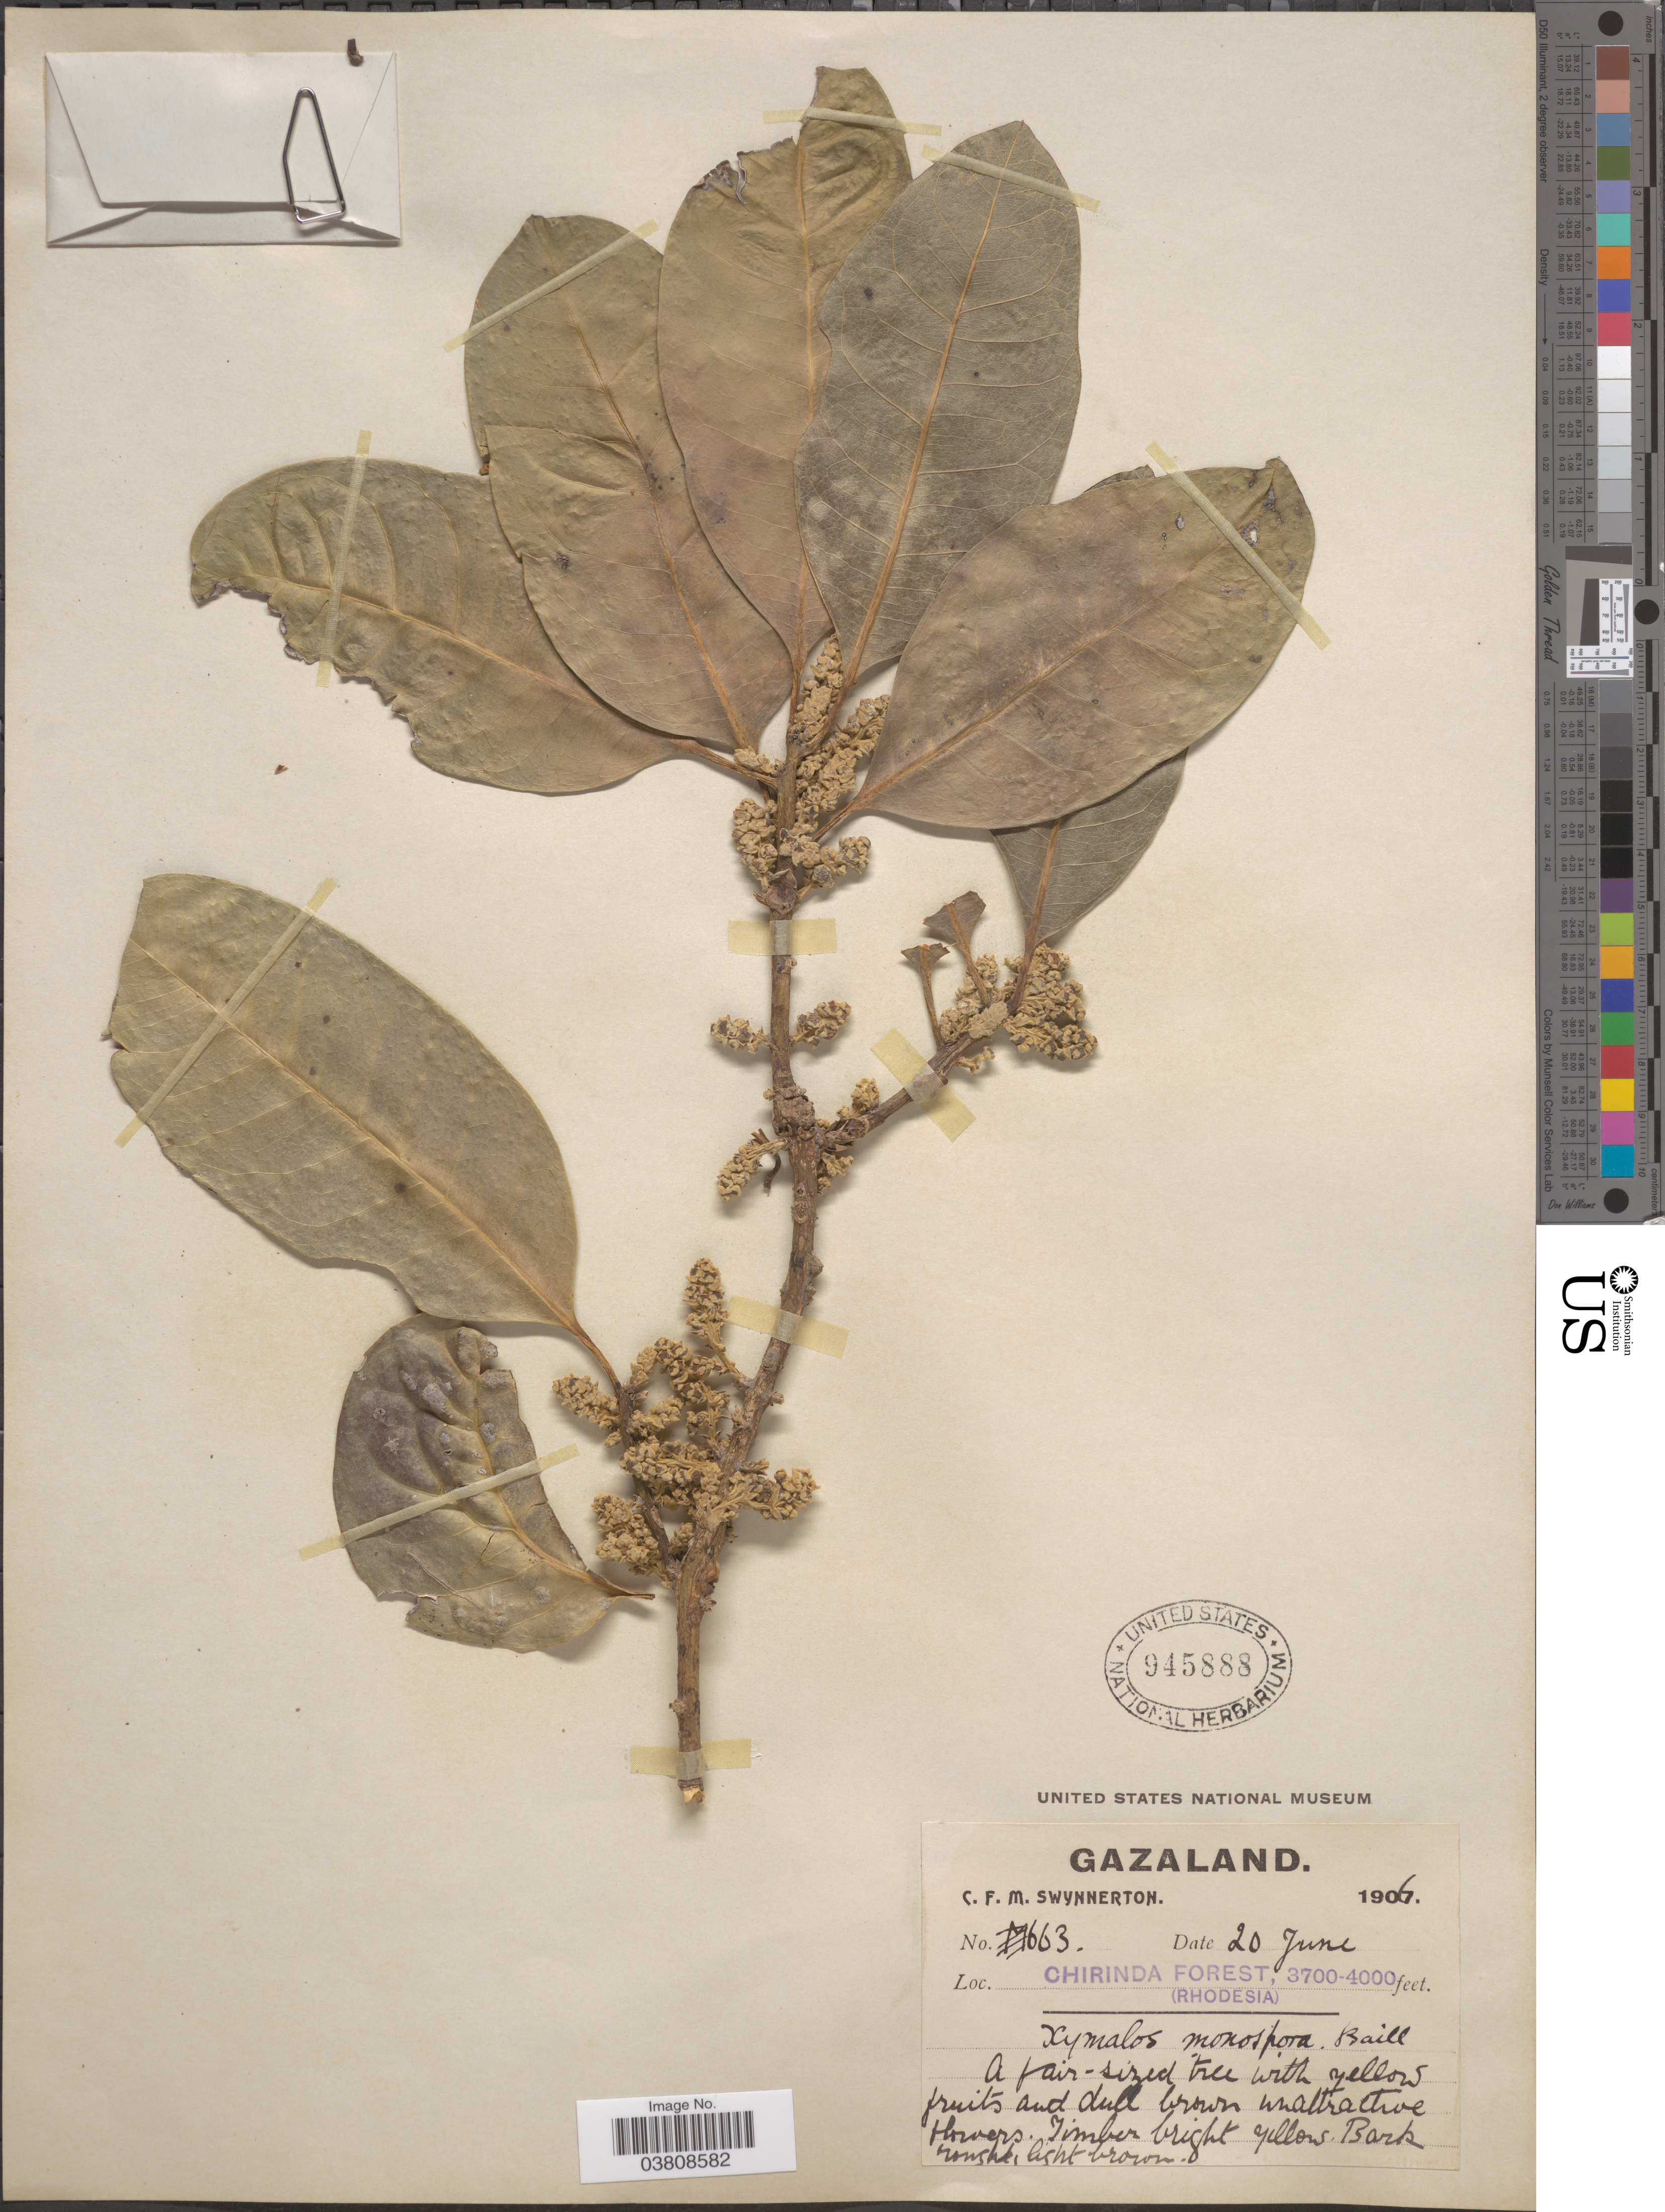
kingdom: Plantae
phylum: Tracheophyta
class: Magnoliopsida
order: Laurales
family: Monimiaceae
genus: Xymalos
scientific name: Xymalos monospora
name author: (Harv.) Baill.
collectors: C. Swynnerton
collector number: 663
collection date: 1906-06-20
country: Zimbabwe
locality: Gazaland. Chirinda Forest (Rhodesia).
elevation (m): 1128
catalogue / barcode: US 945888